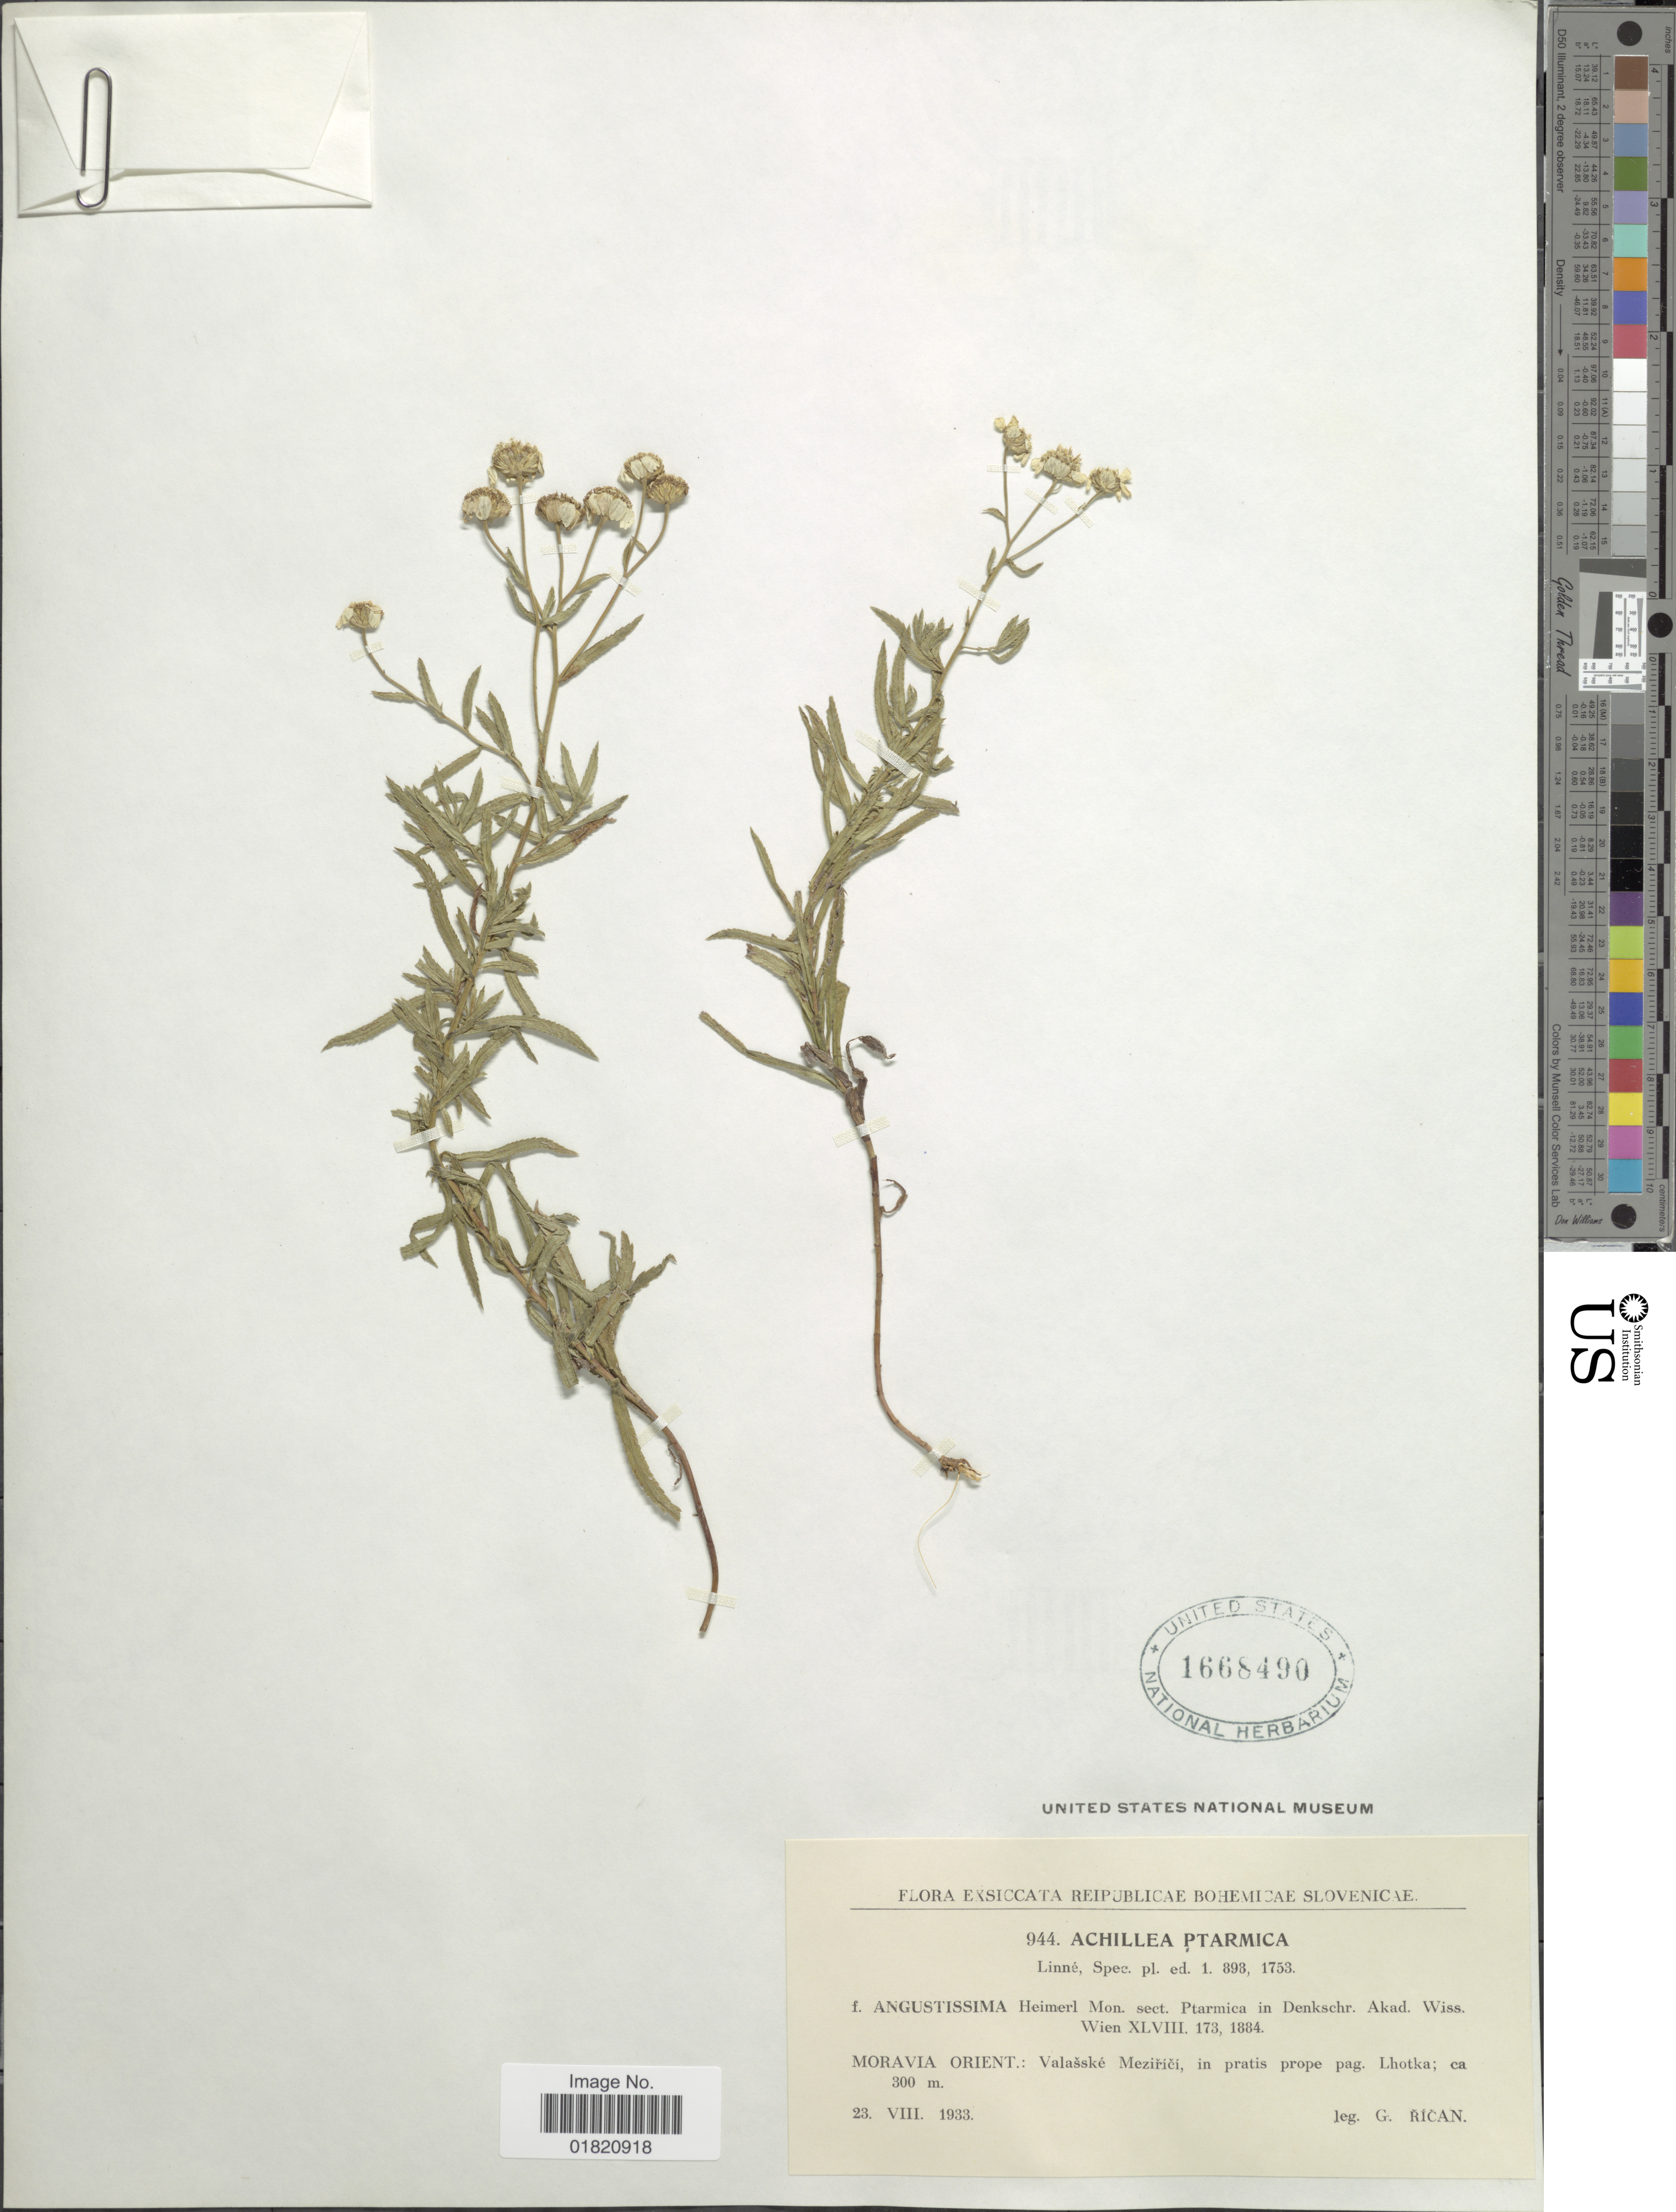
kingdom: Plantae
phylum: Tracheophyta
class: Magnoliopsida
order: Asterales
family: Asteraceae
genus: Achillea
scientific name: Achillea ptarmica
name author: L.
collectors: G. Rican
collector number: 944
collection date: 1933-08-23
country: Slovakia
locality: Reipublicae Bohemicae Slovenicae. Moravia Orient.: Valasske Mezirici, in pratis prope pag. Lhotka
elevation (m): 300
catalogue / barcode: US 1668490